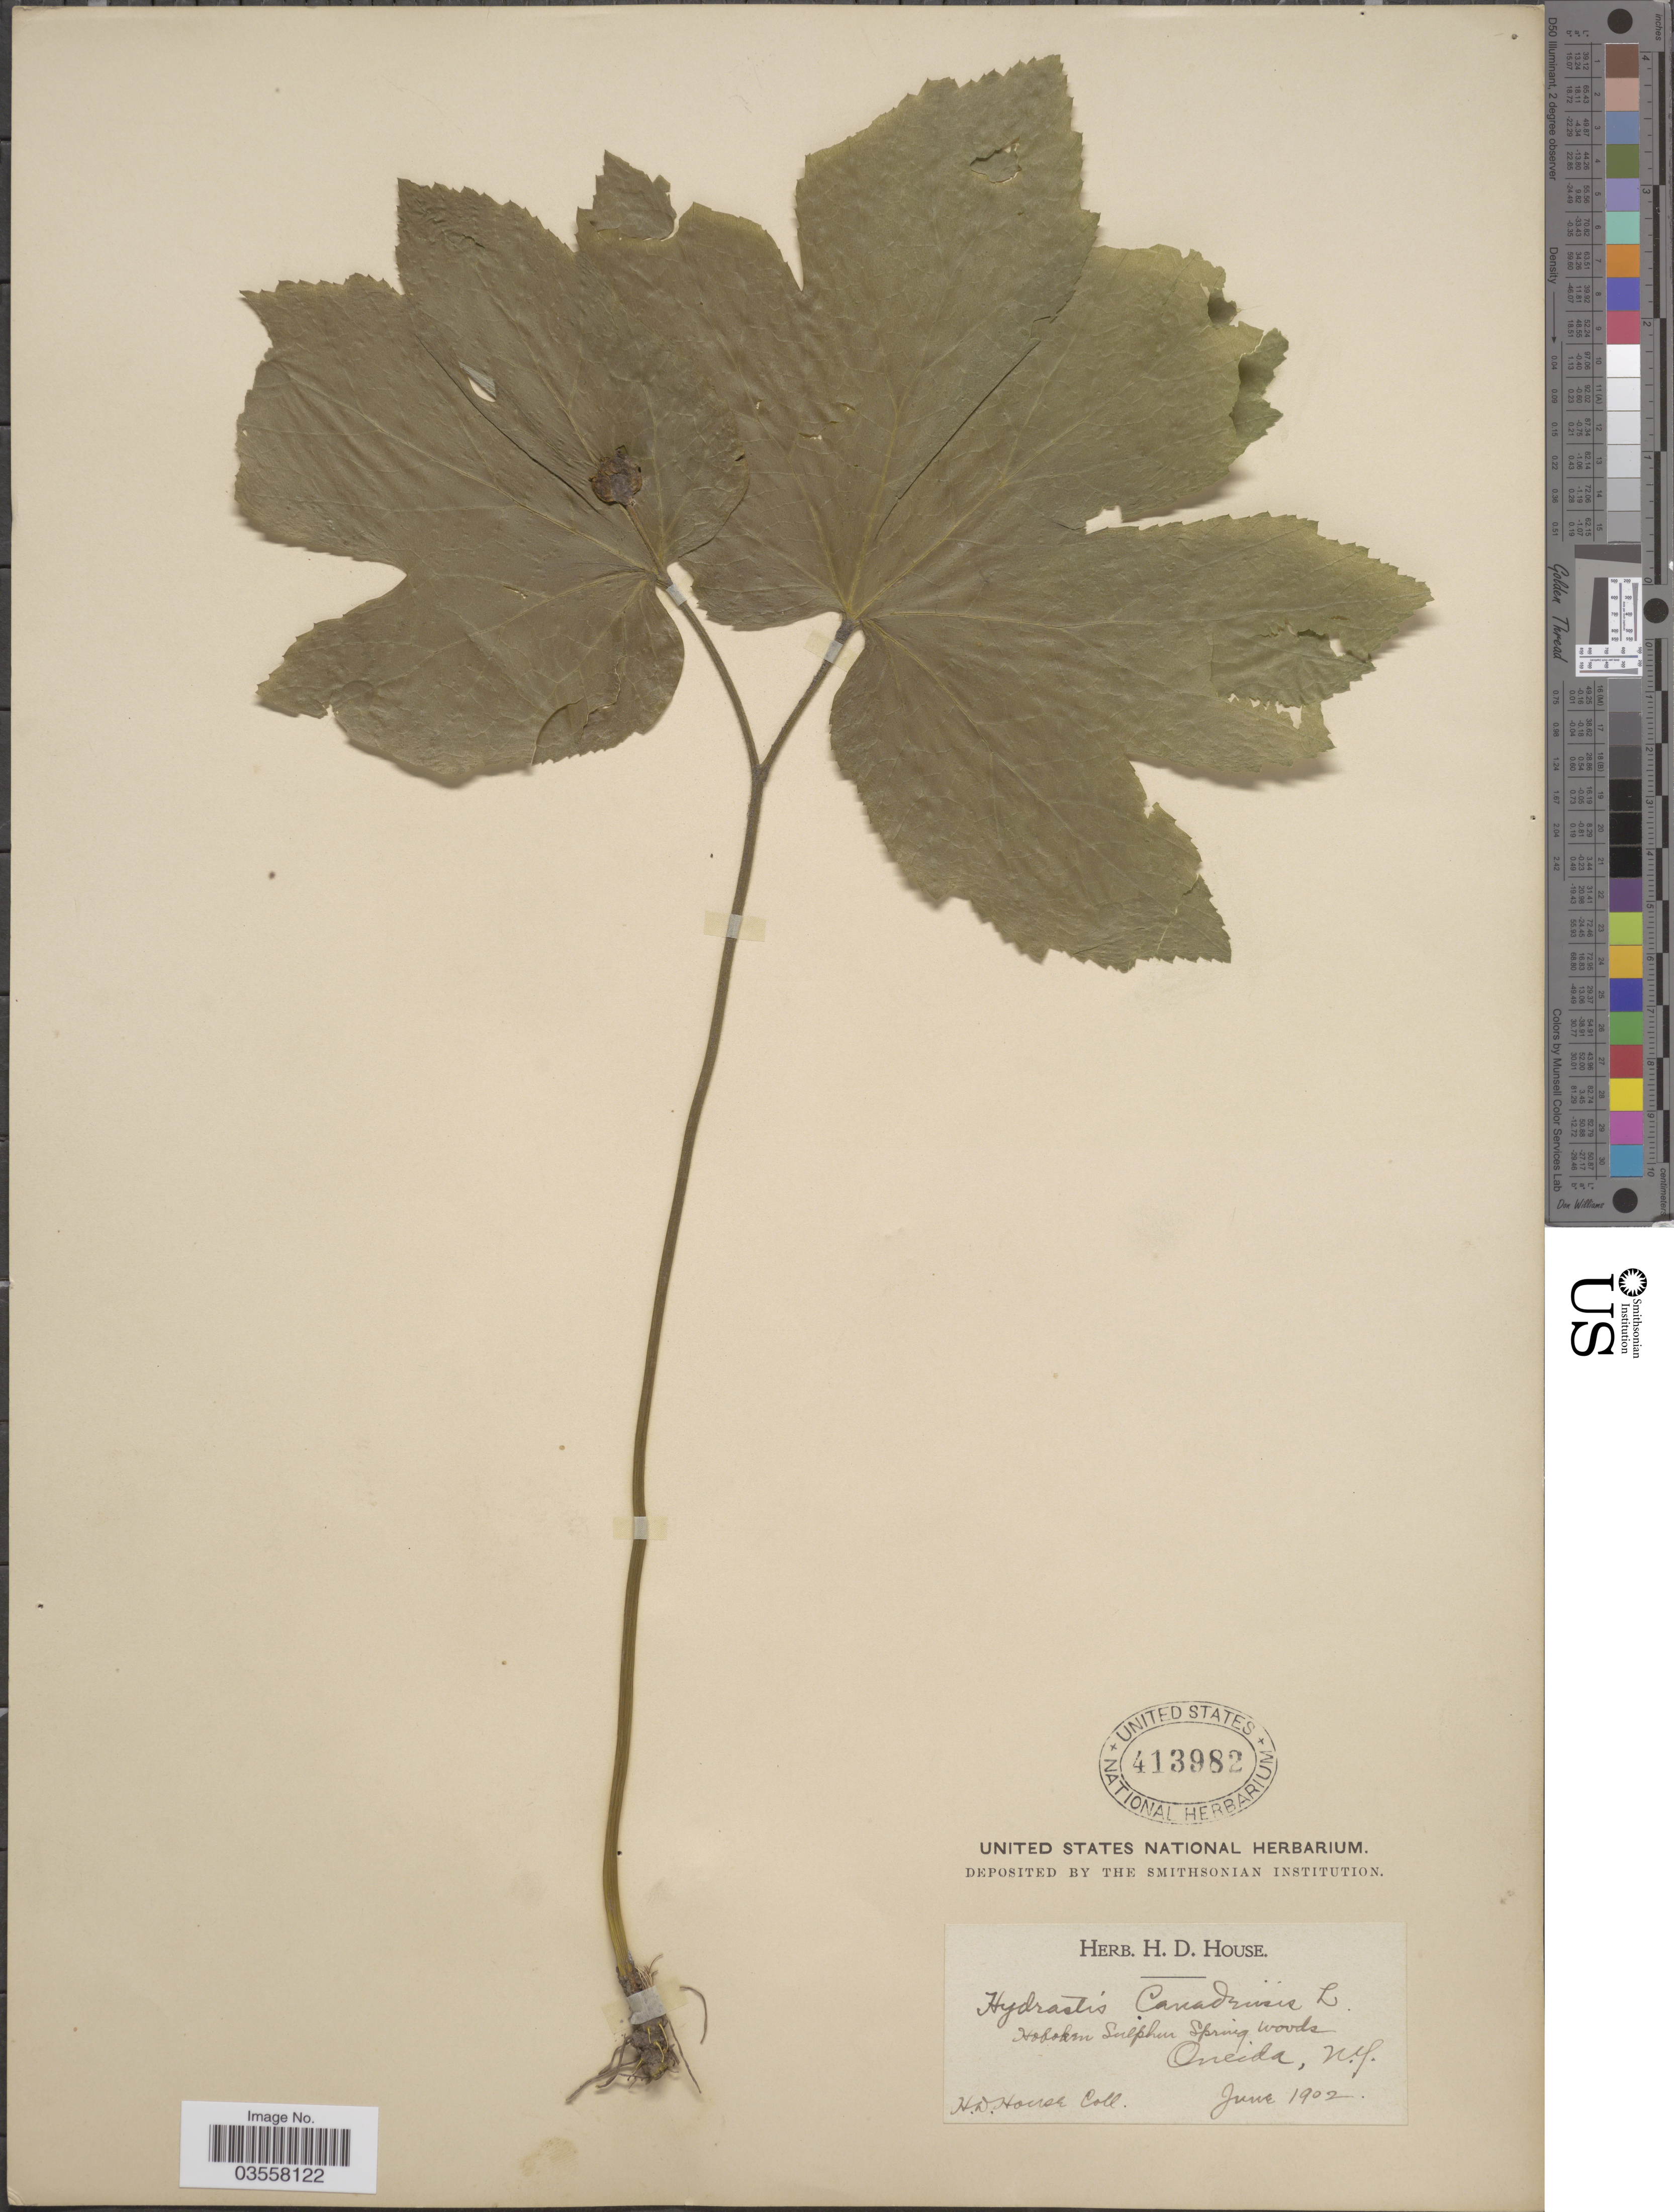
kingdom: Plantae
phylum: Tracheophyta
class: Magnoliopsida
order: Ranunculales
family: Ranunculaceae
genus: Hydrastis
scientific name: Hydrastis canadensis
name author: L.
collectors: H. D. House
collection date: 1902-06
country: United States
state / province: New York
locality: Hoboken Sulphur Springs woods, Oneida.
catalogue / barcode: US 413982